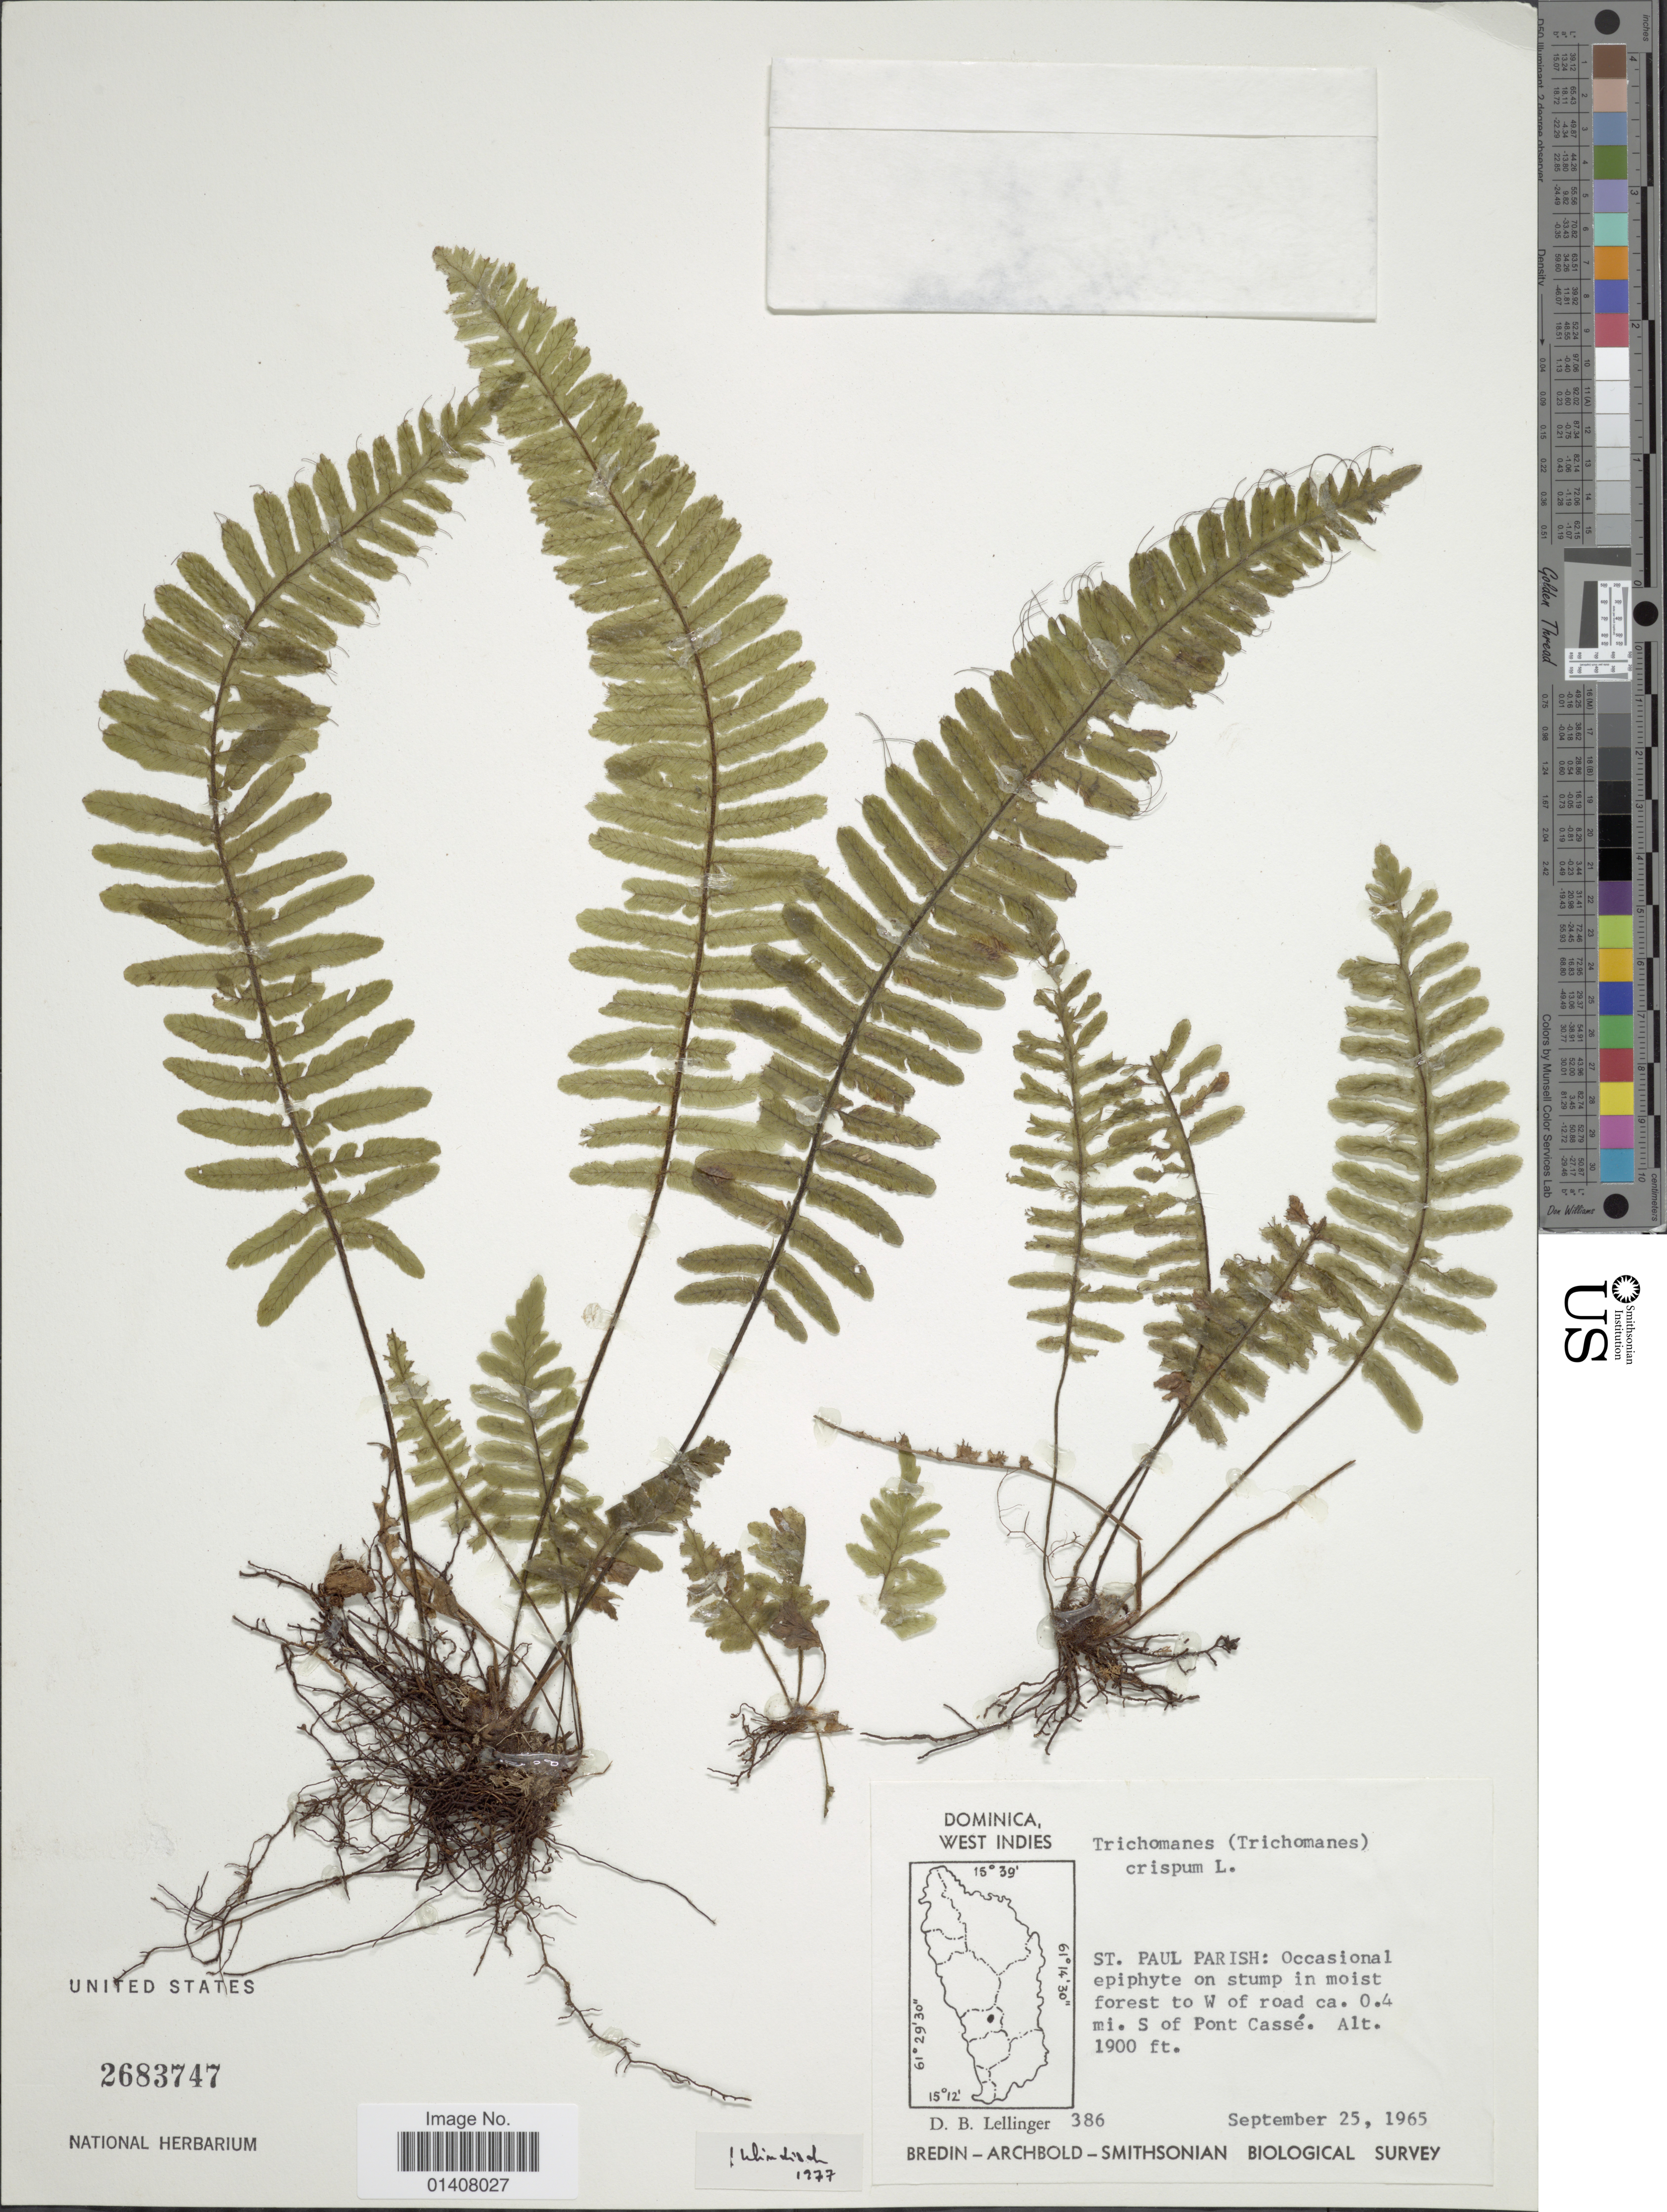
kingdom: Plantae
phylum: Tracheophyta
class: Polypodiopsida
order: Hymenophyllales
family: Hymenophyllaceae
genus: Trichomanes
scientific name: Trichomanes crispum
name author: L.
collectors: D. B. Lellinger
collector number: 386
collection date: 1965-09-25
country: Dominica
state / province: St. Paul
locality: Dominica West Indies, St. Paul Parish: occasional epiphyte on stump in moist forest to W of Road ca. 0.4 mi. S of Pont Cassé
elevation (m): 579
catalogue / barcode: US 2683747